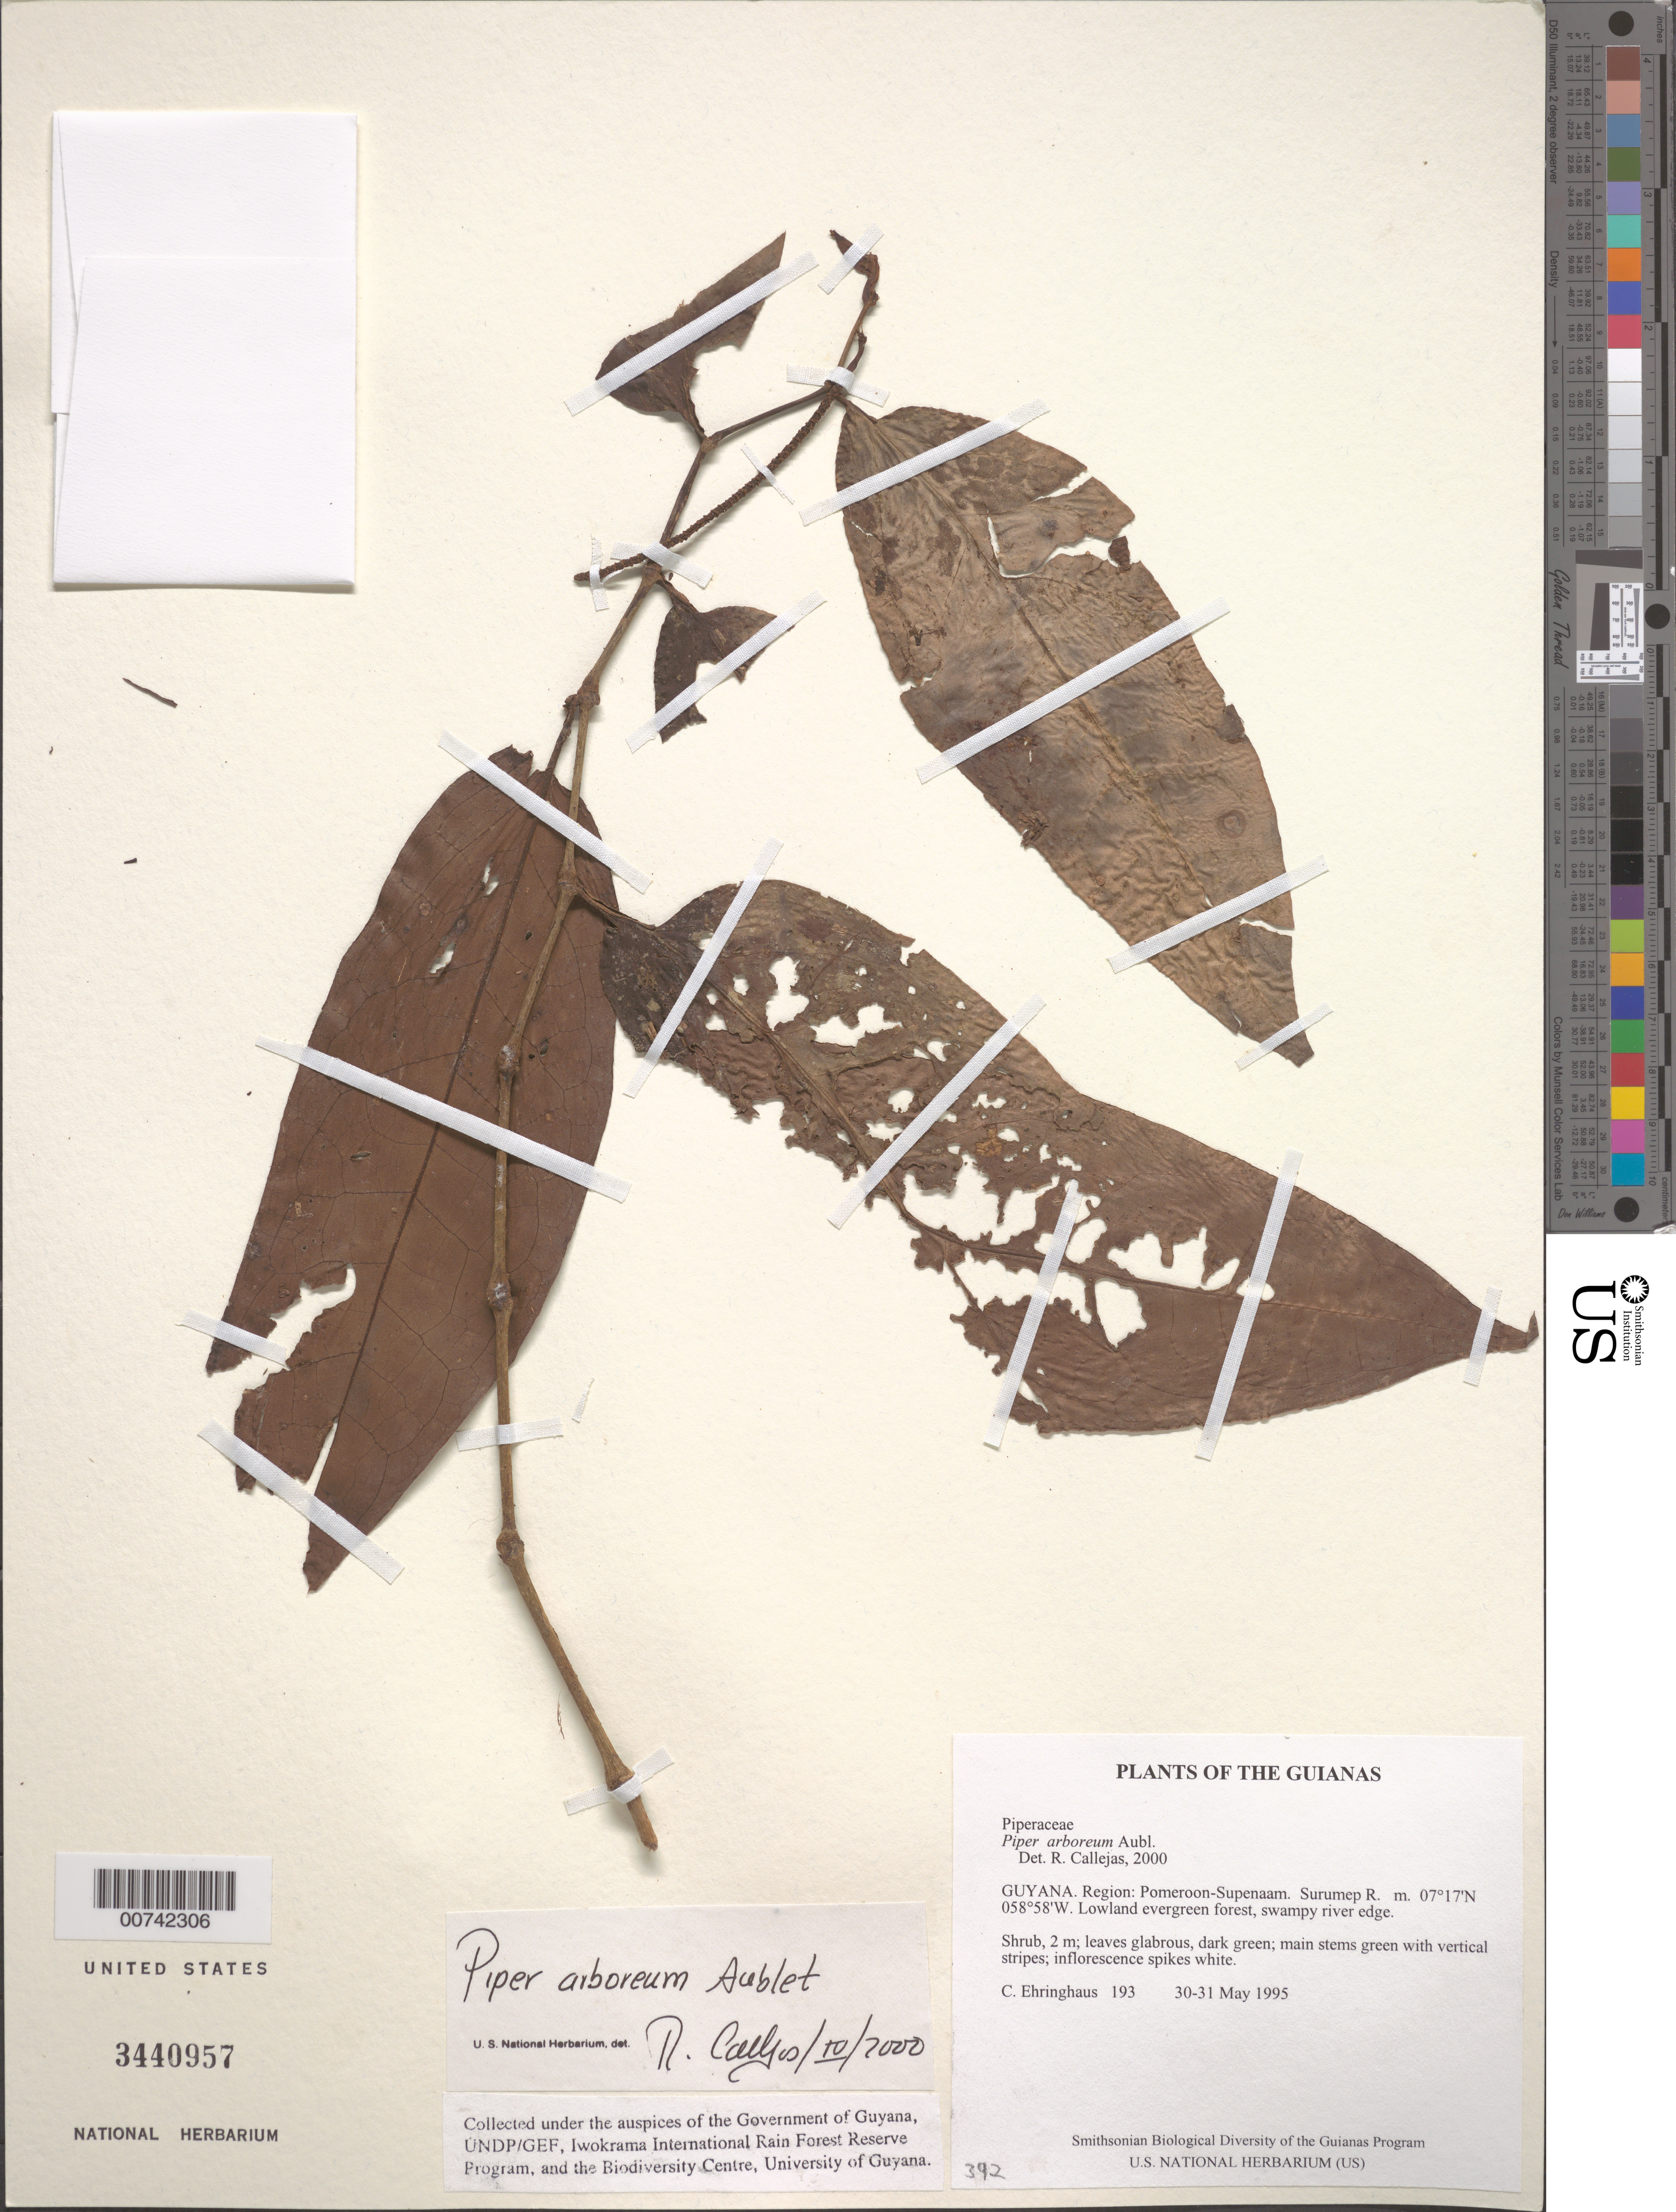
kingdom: Plantae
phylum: Tracheophyta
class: Magnoliopsida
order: Piperales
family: Piperaceae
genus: Piper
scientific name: Piper arboreum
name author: Aubl.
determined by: Callejas, Ricardo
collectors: C. Ehringhaus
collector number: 193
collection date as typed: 30-31 May 1995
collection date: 1995-05-30/1995-05-31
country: Guyana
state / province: Pomeroon-Supenaam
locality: Surumep R.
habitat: Lowland evergreen forest, swampy river edge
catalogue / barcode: US 3440957